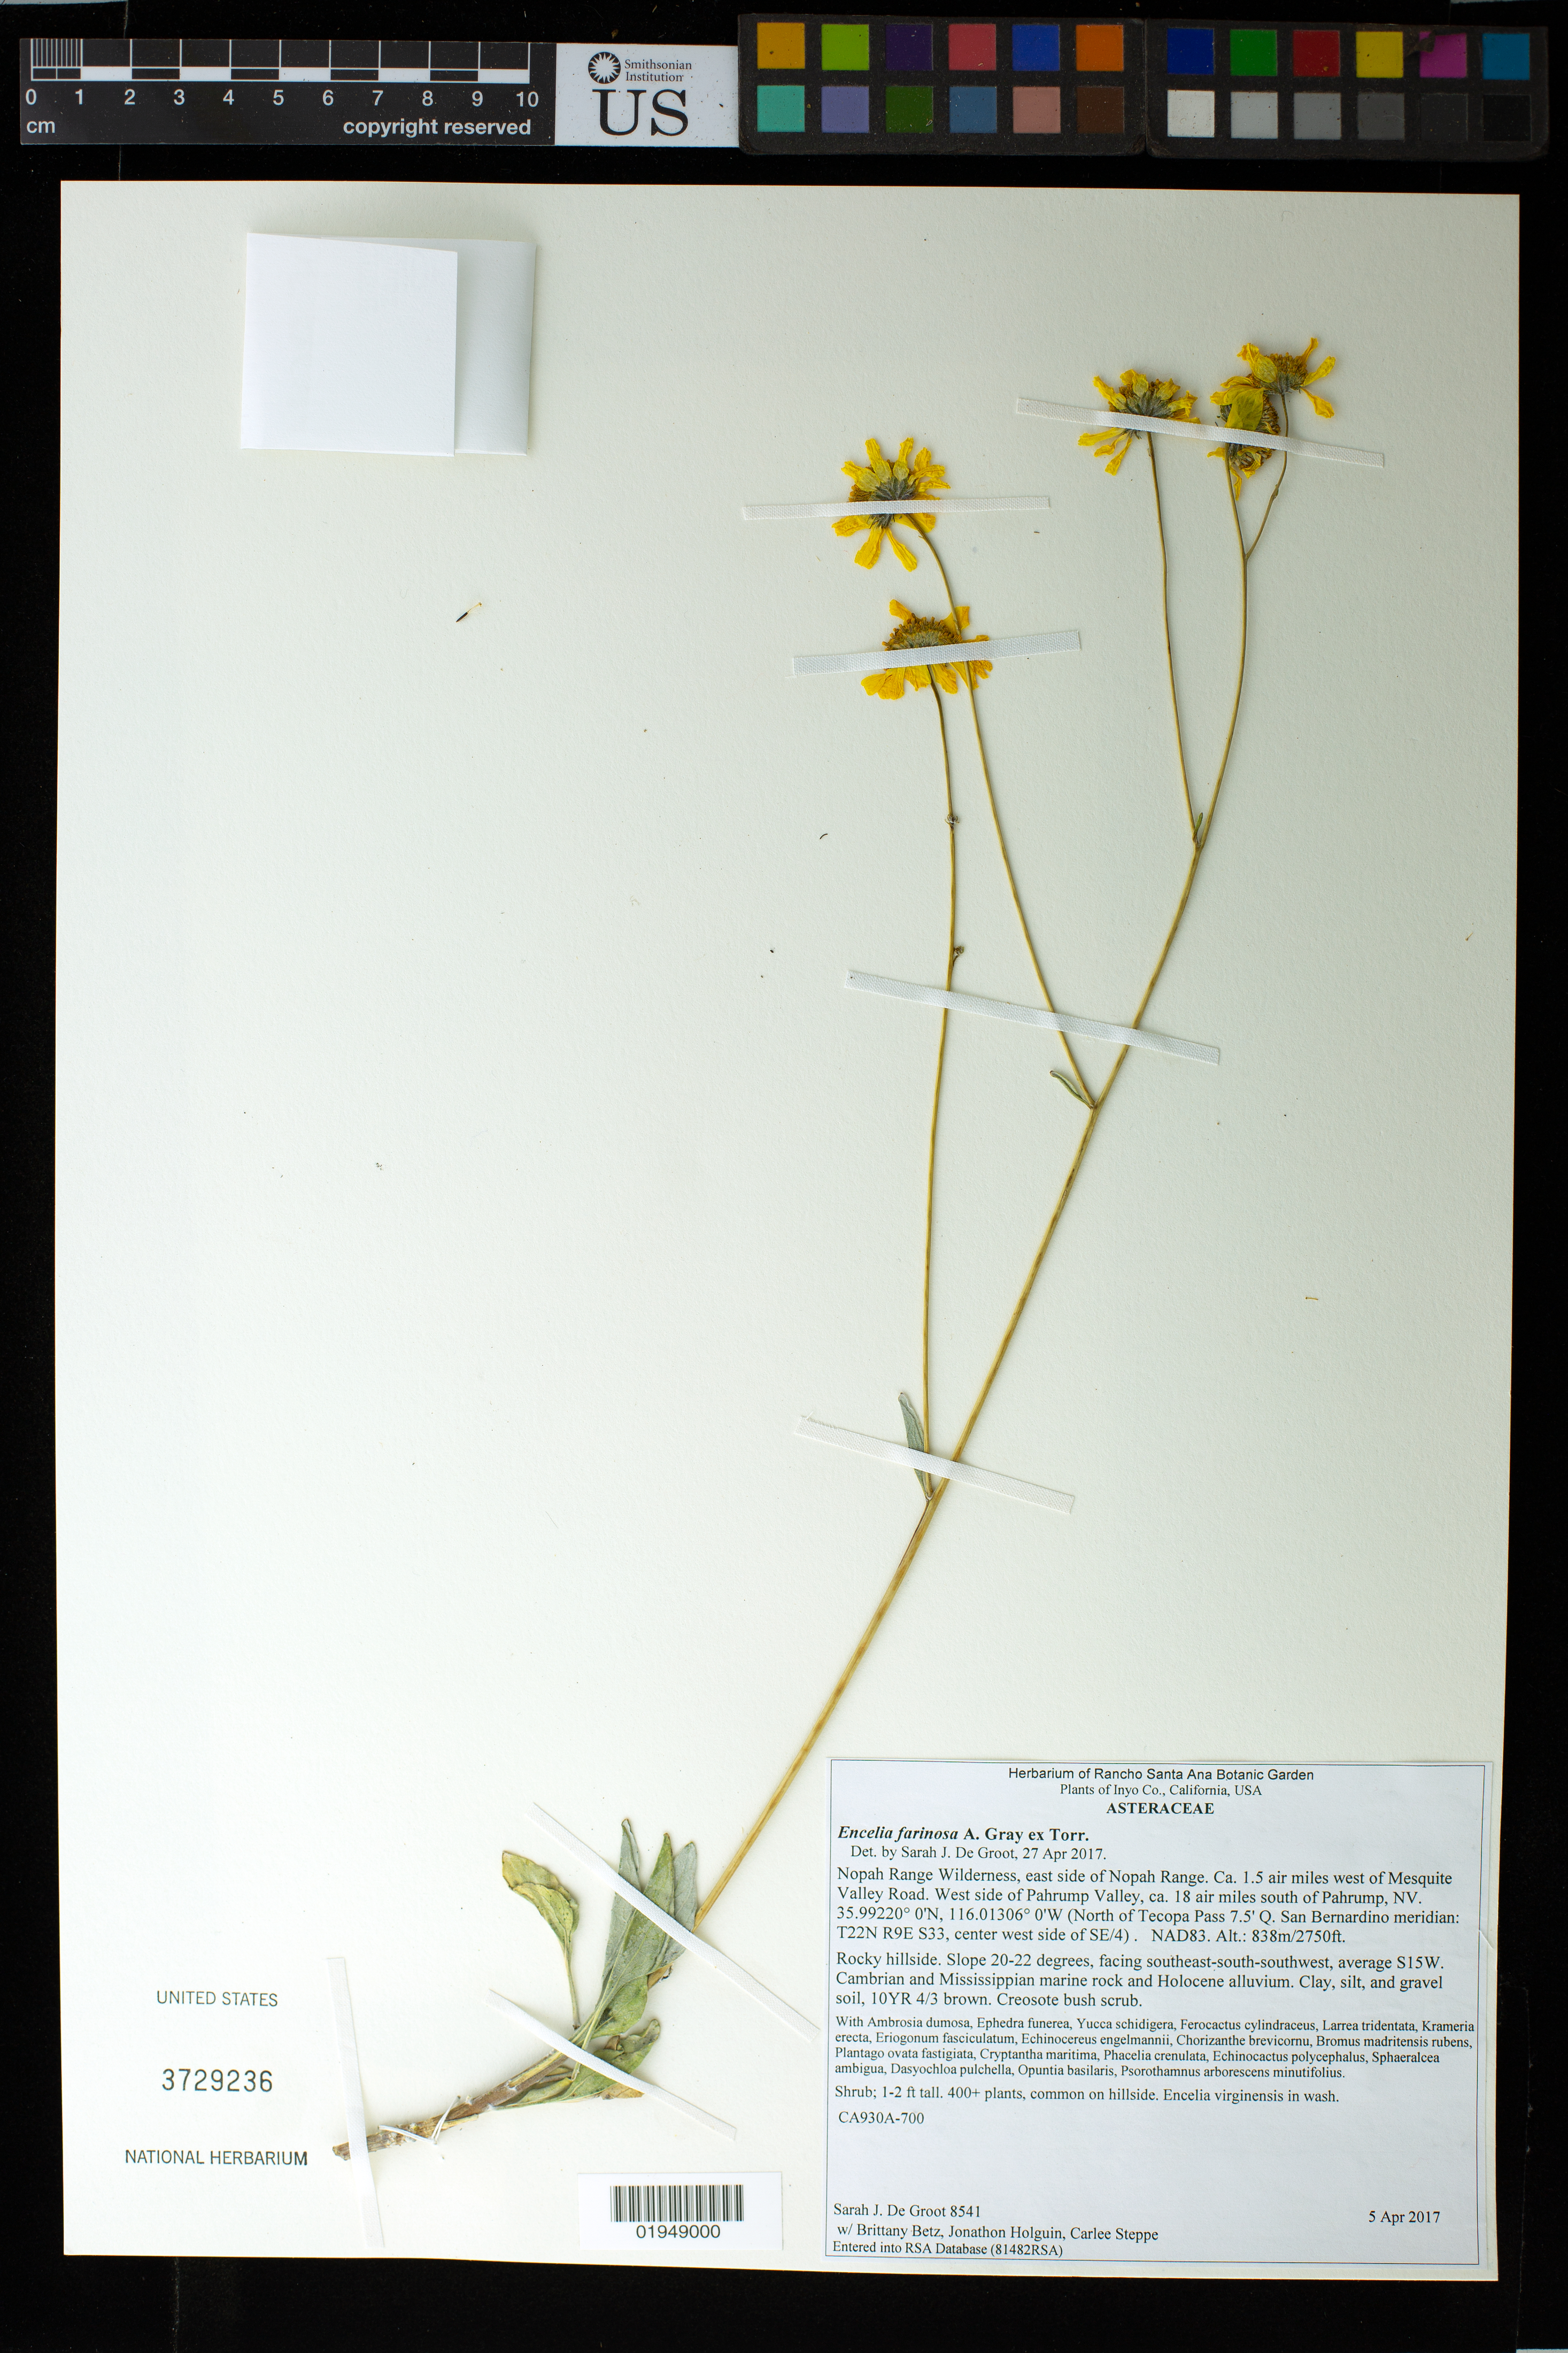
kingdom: Plantae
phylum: Tracheophyta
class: Magnoliopsida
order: Asterales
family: Asteraceae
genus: Encelia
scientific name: Encelia farinosa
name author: A. Gray ex Torr. in Emory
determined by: De Groot, Sarah J.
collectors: S. De Groot, B. Betz, J. Holguin & C. Steppe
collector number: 8541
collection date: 2017-04-05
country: United States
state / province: California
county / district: Inyo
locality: Nopah Range Wilderness, east side of Nopah Range. Ca. 1.5 miles west of Mequite Valley Road. West side of Pahrump Valley, ca. 18 air miles south of Pahrump, NV. (North of Tecopa Pass 7.5' Q. San Bernardino meridian: T22N R9E S33, center west side of SE/4). NAD83.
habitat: rocky hillside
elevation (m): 838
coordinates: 35.99220 degrees 0'N, 116.01306 degrees 0'W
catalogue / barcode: US 3729236